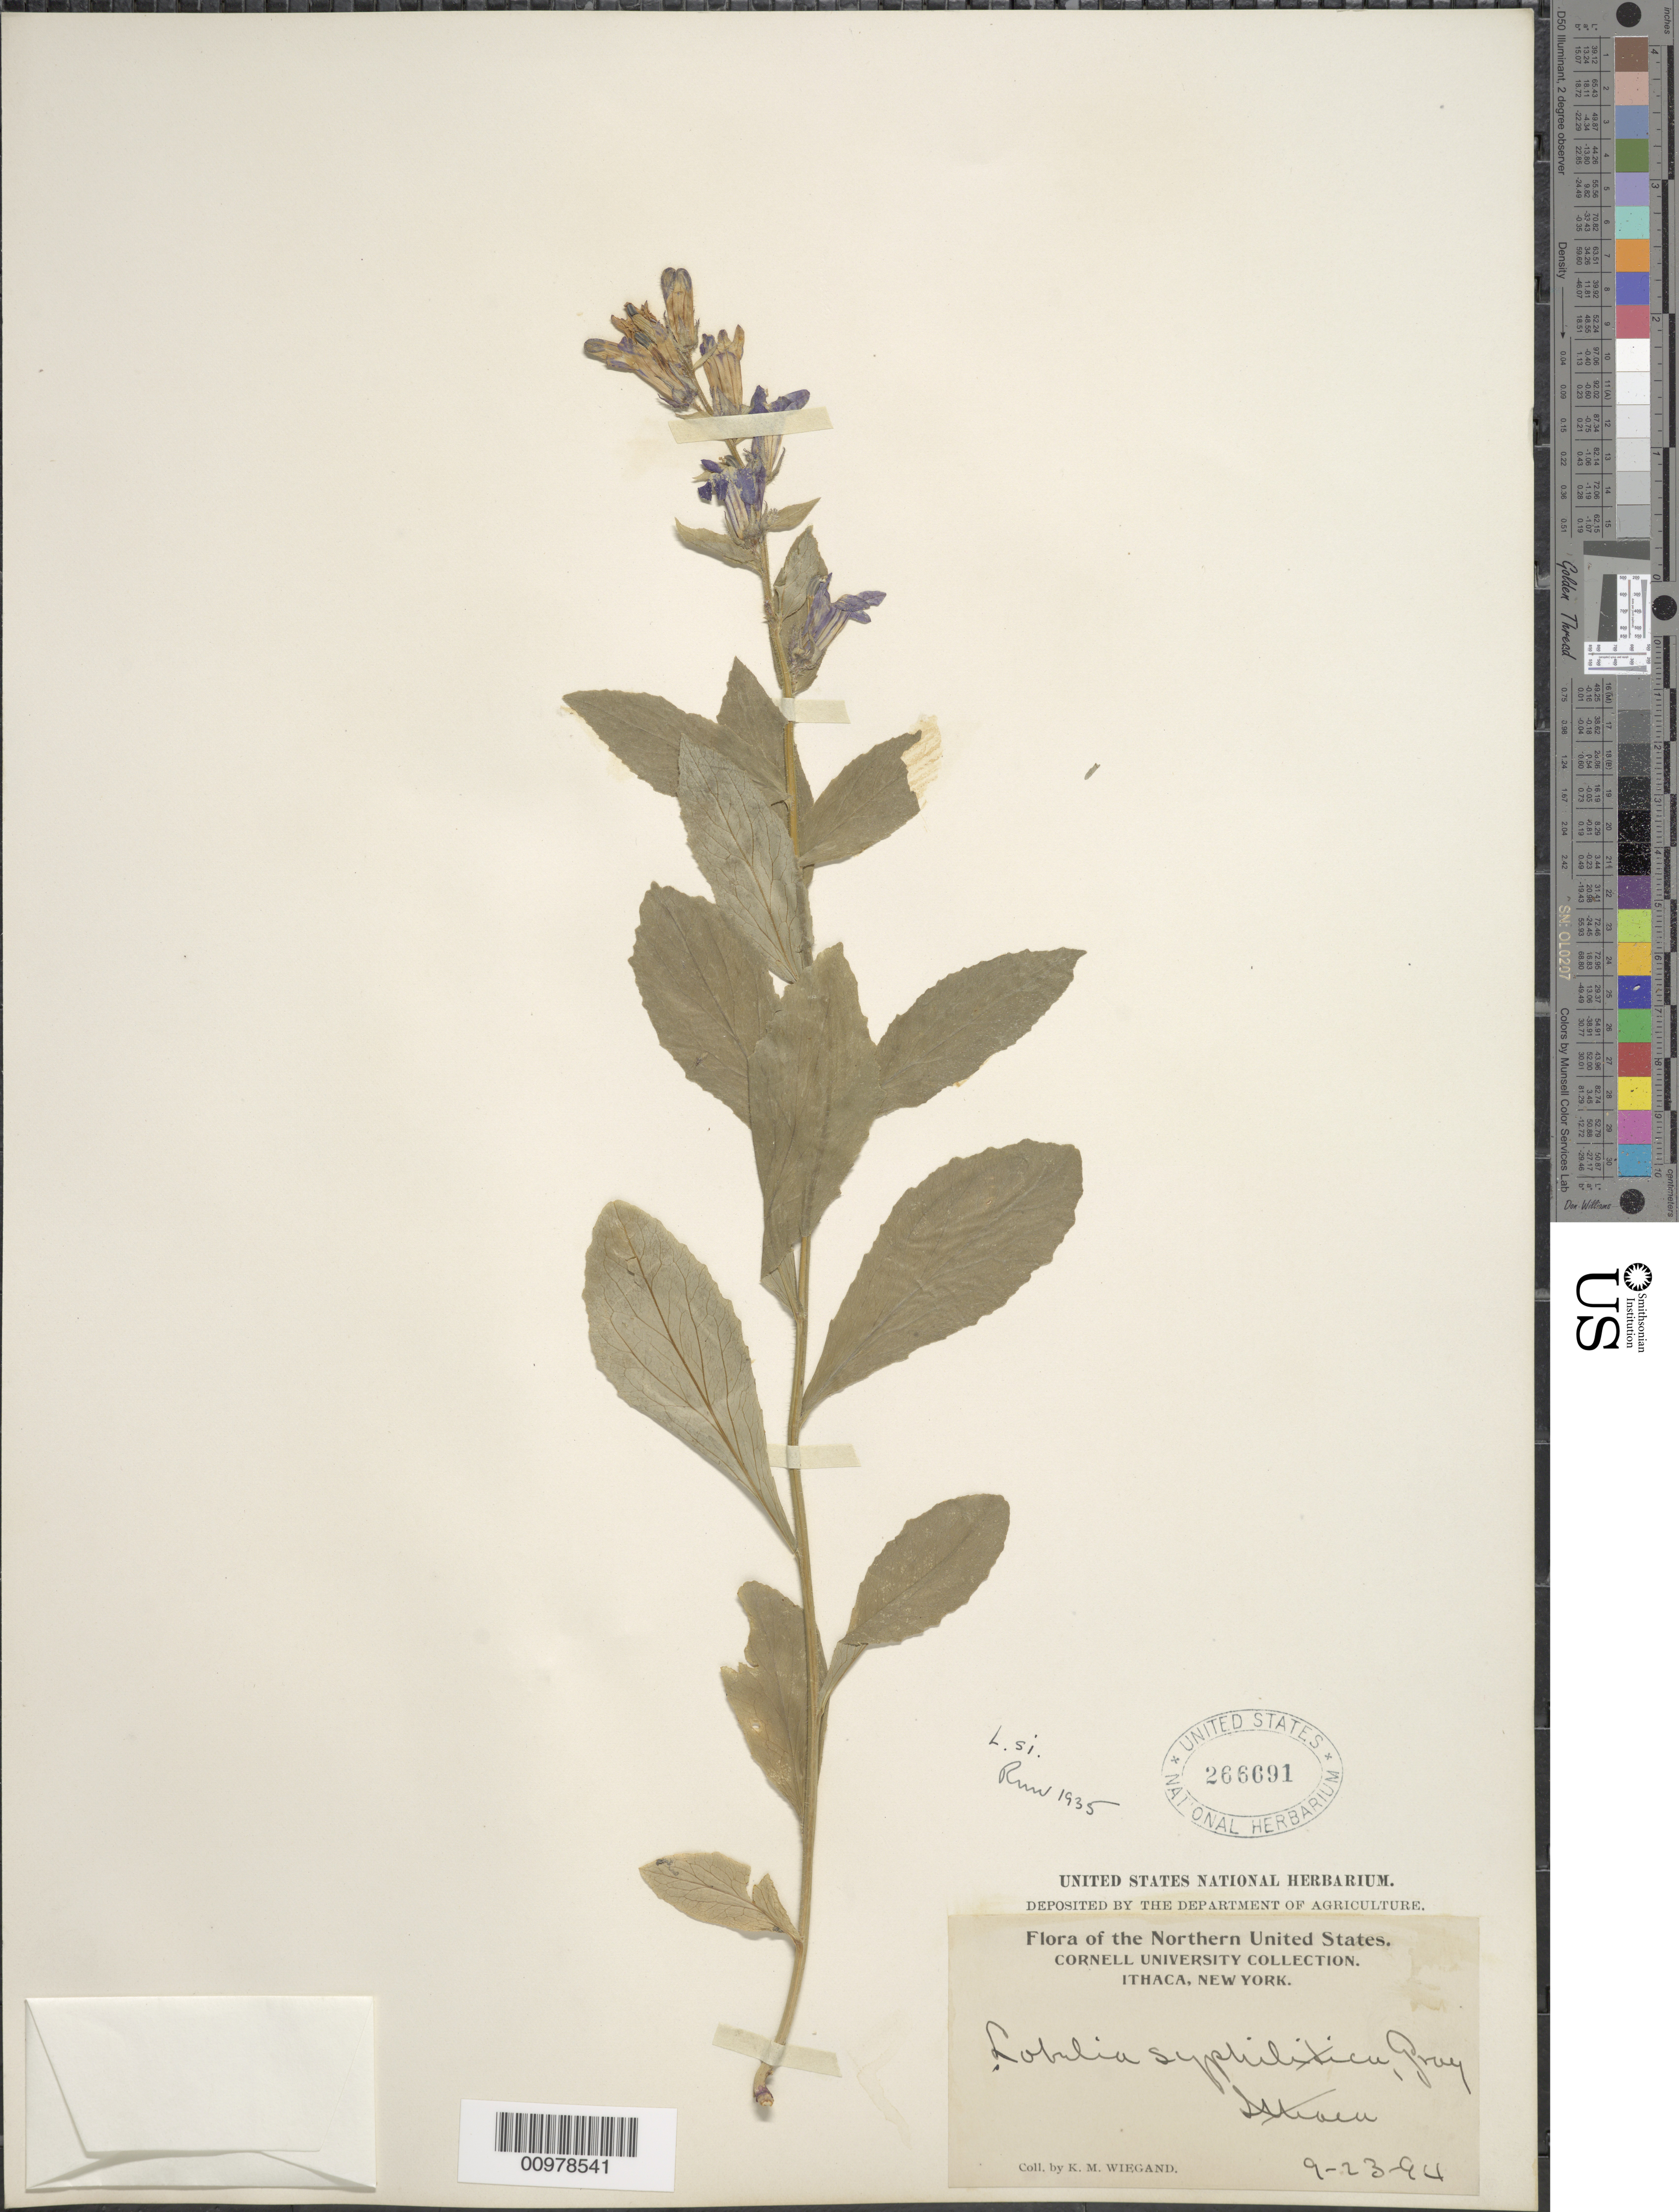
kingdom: Plantae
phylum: Tracheophyta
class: Magnoliopsida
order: Asterales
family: Campanulaceae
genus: Lobelia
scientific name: Lobelia siphilitica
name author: L.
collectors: K. M. Wiegand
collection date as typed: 9-23-94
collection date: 1894-09-23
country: United States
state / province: New York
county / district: Tompkins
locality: Ithaca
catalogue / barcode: US 266691